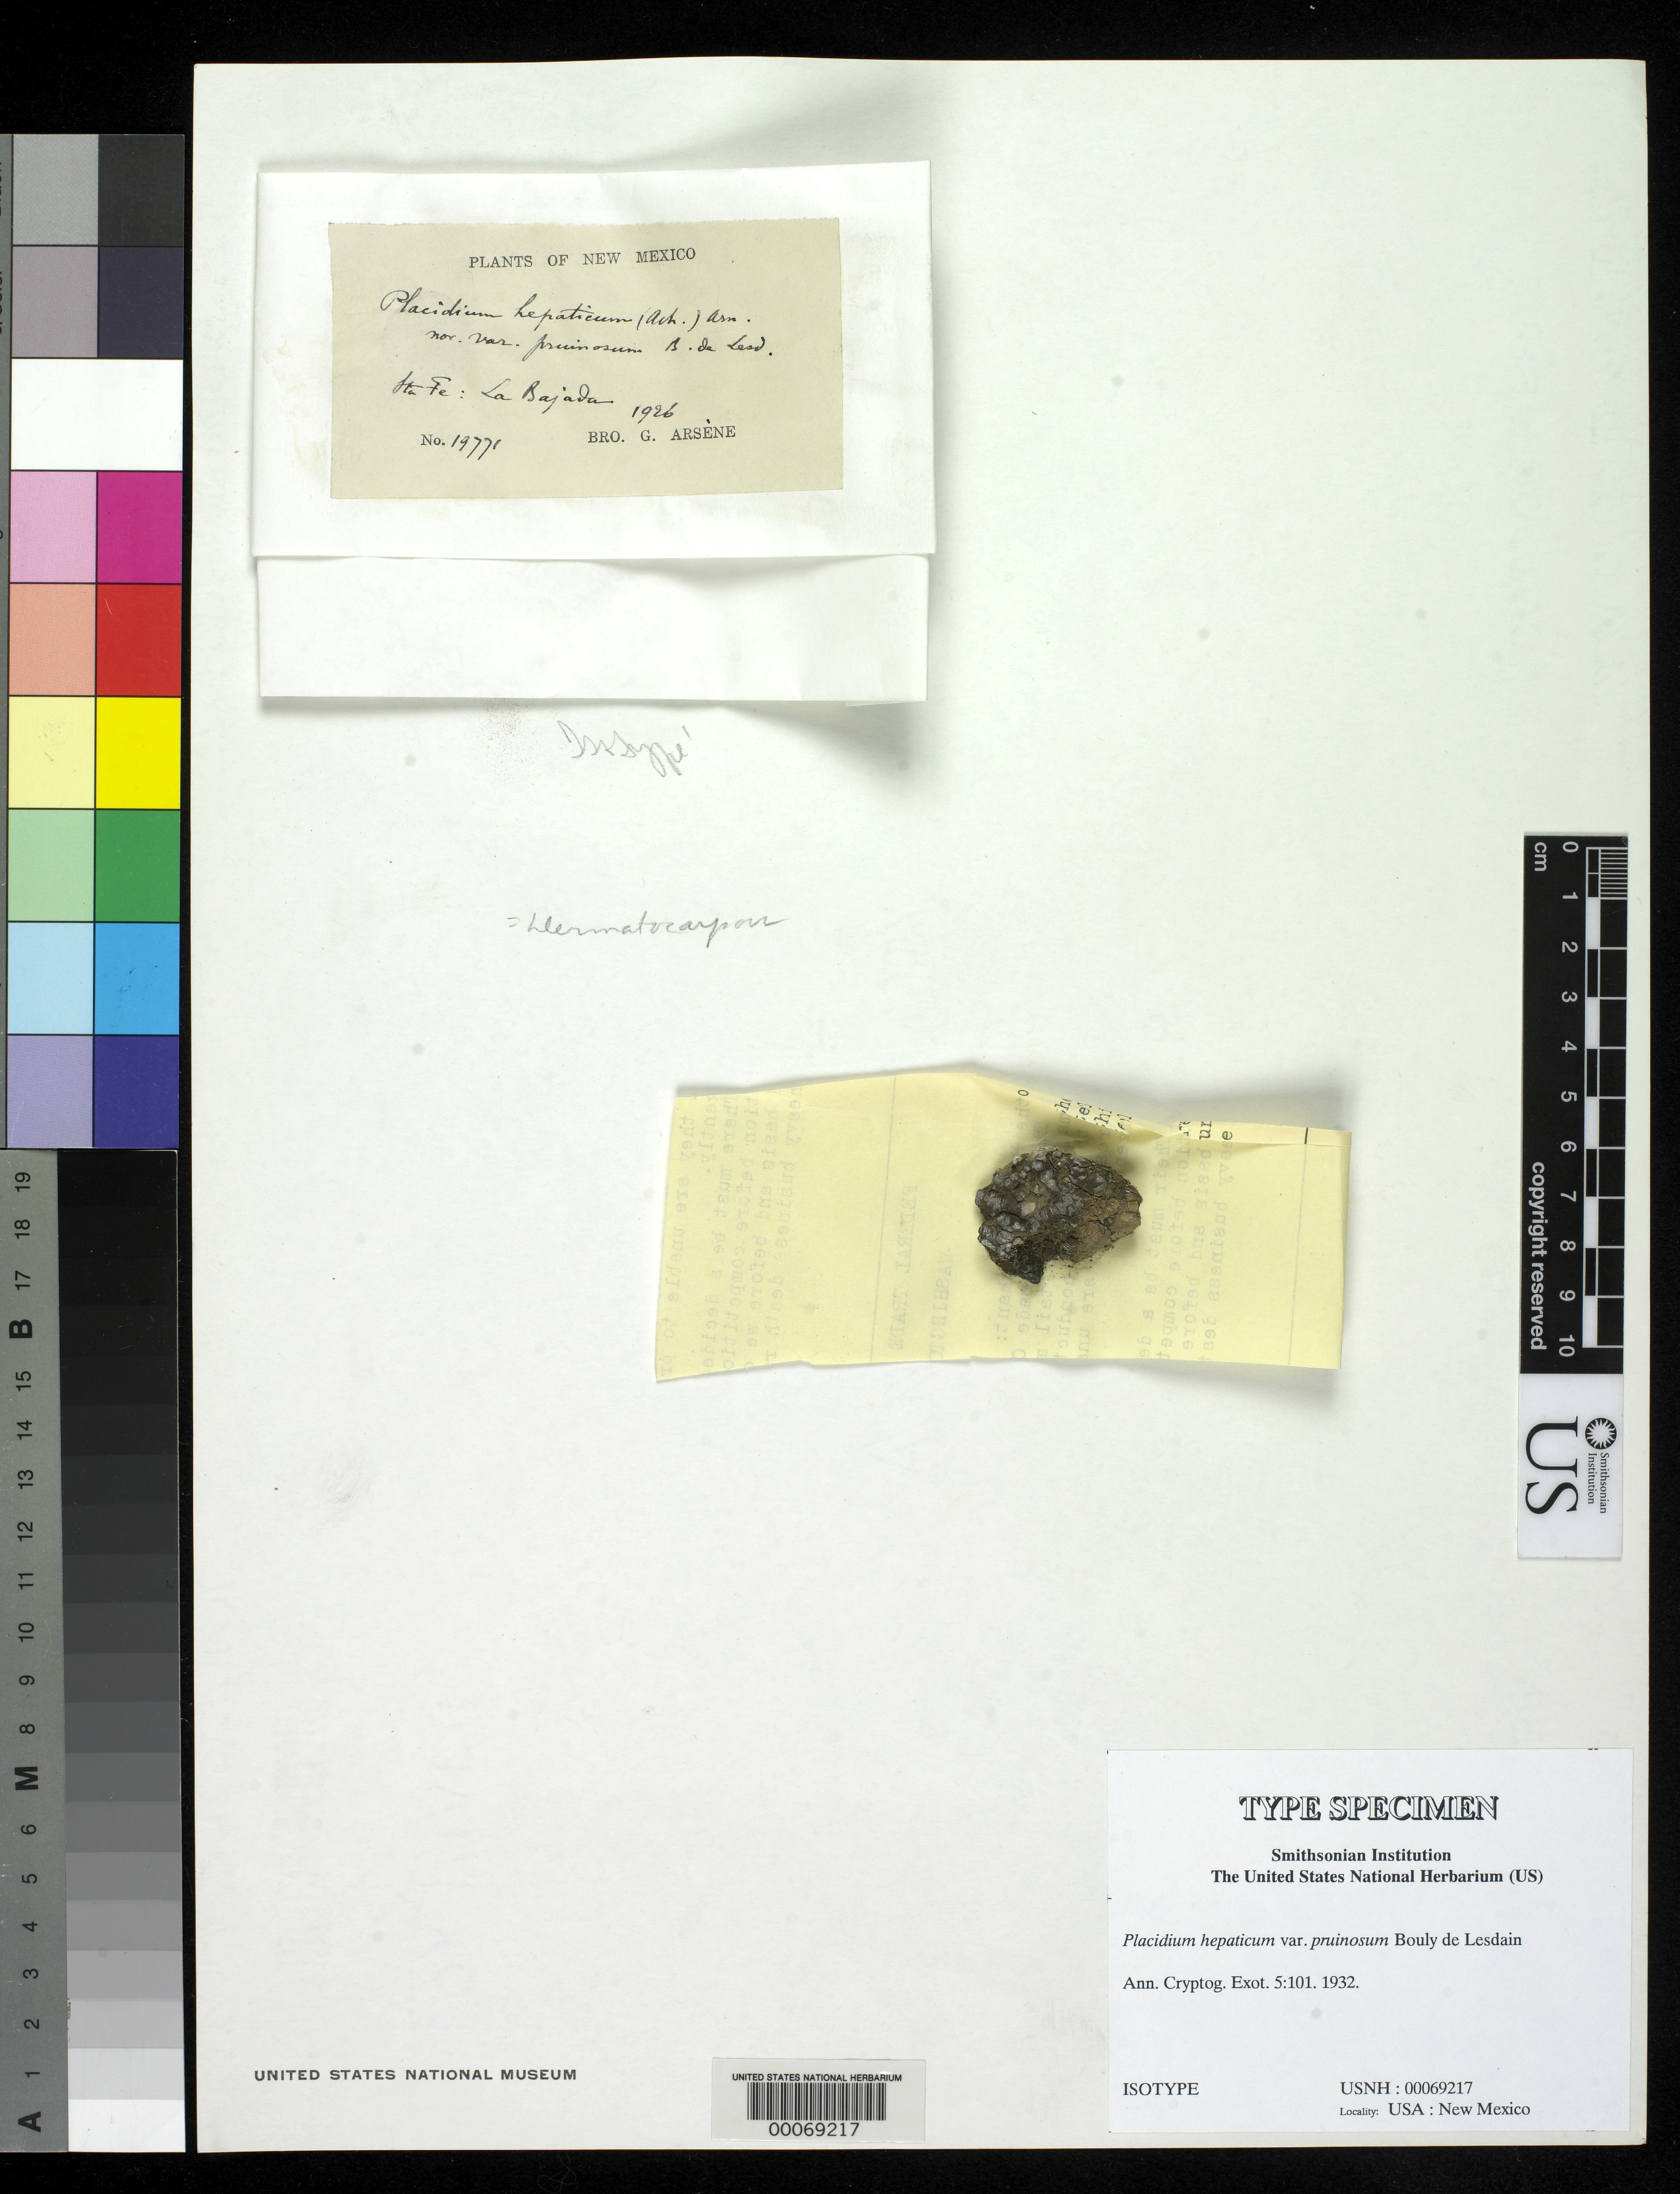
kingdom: Fungi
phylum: Ascomycota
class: Eurotiomycetes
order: Verrucariales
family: Verrucariaceae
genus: Placidium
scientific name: Placidium hepaticum var. pruinosum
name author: B. de Lesd.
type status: Isotype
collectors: Bro. G. Arsène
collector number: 19771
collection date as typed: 1926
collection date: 1926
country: United States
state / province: New Mexico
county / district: Santa Fe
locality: Santa Fe, La Bajada.